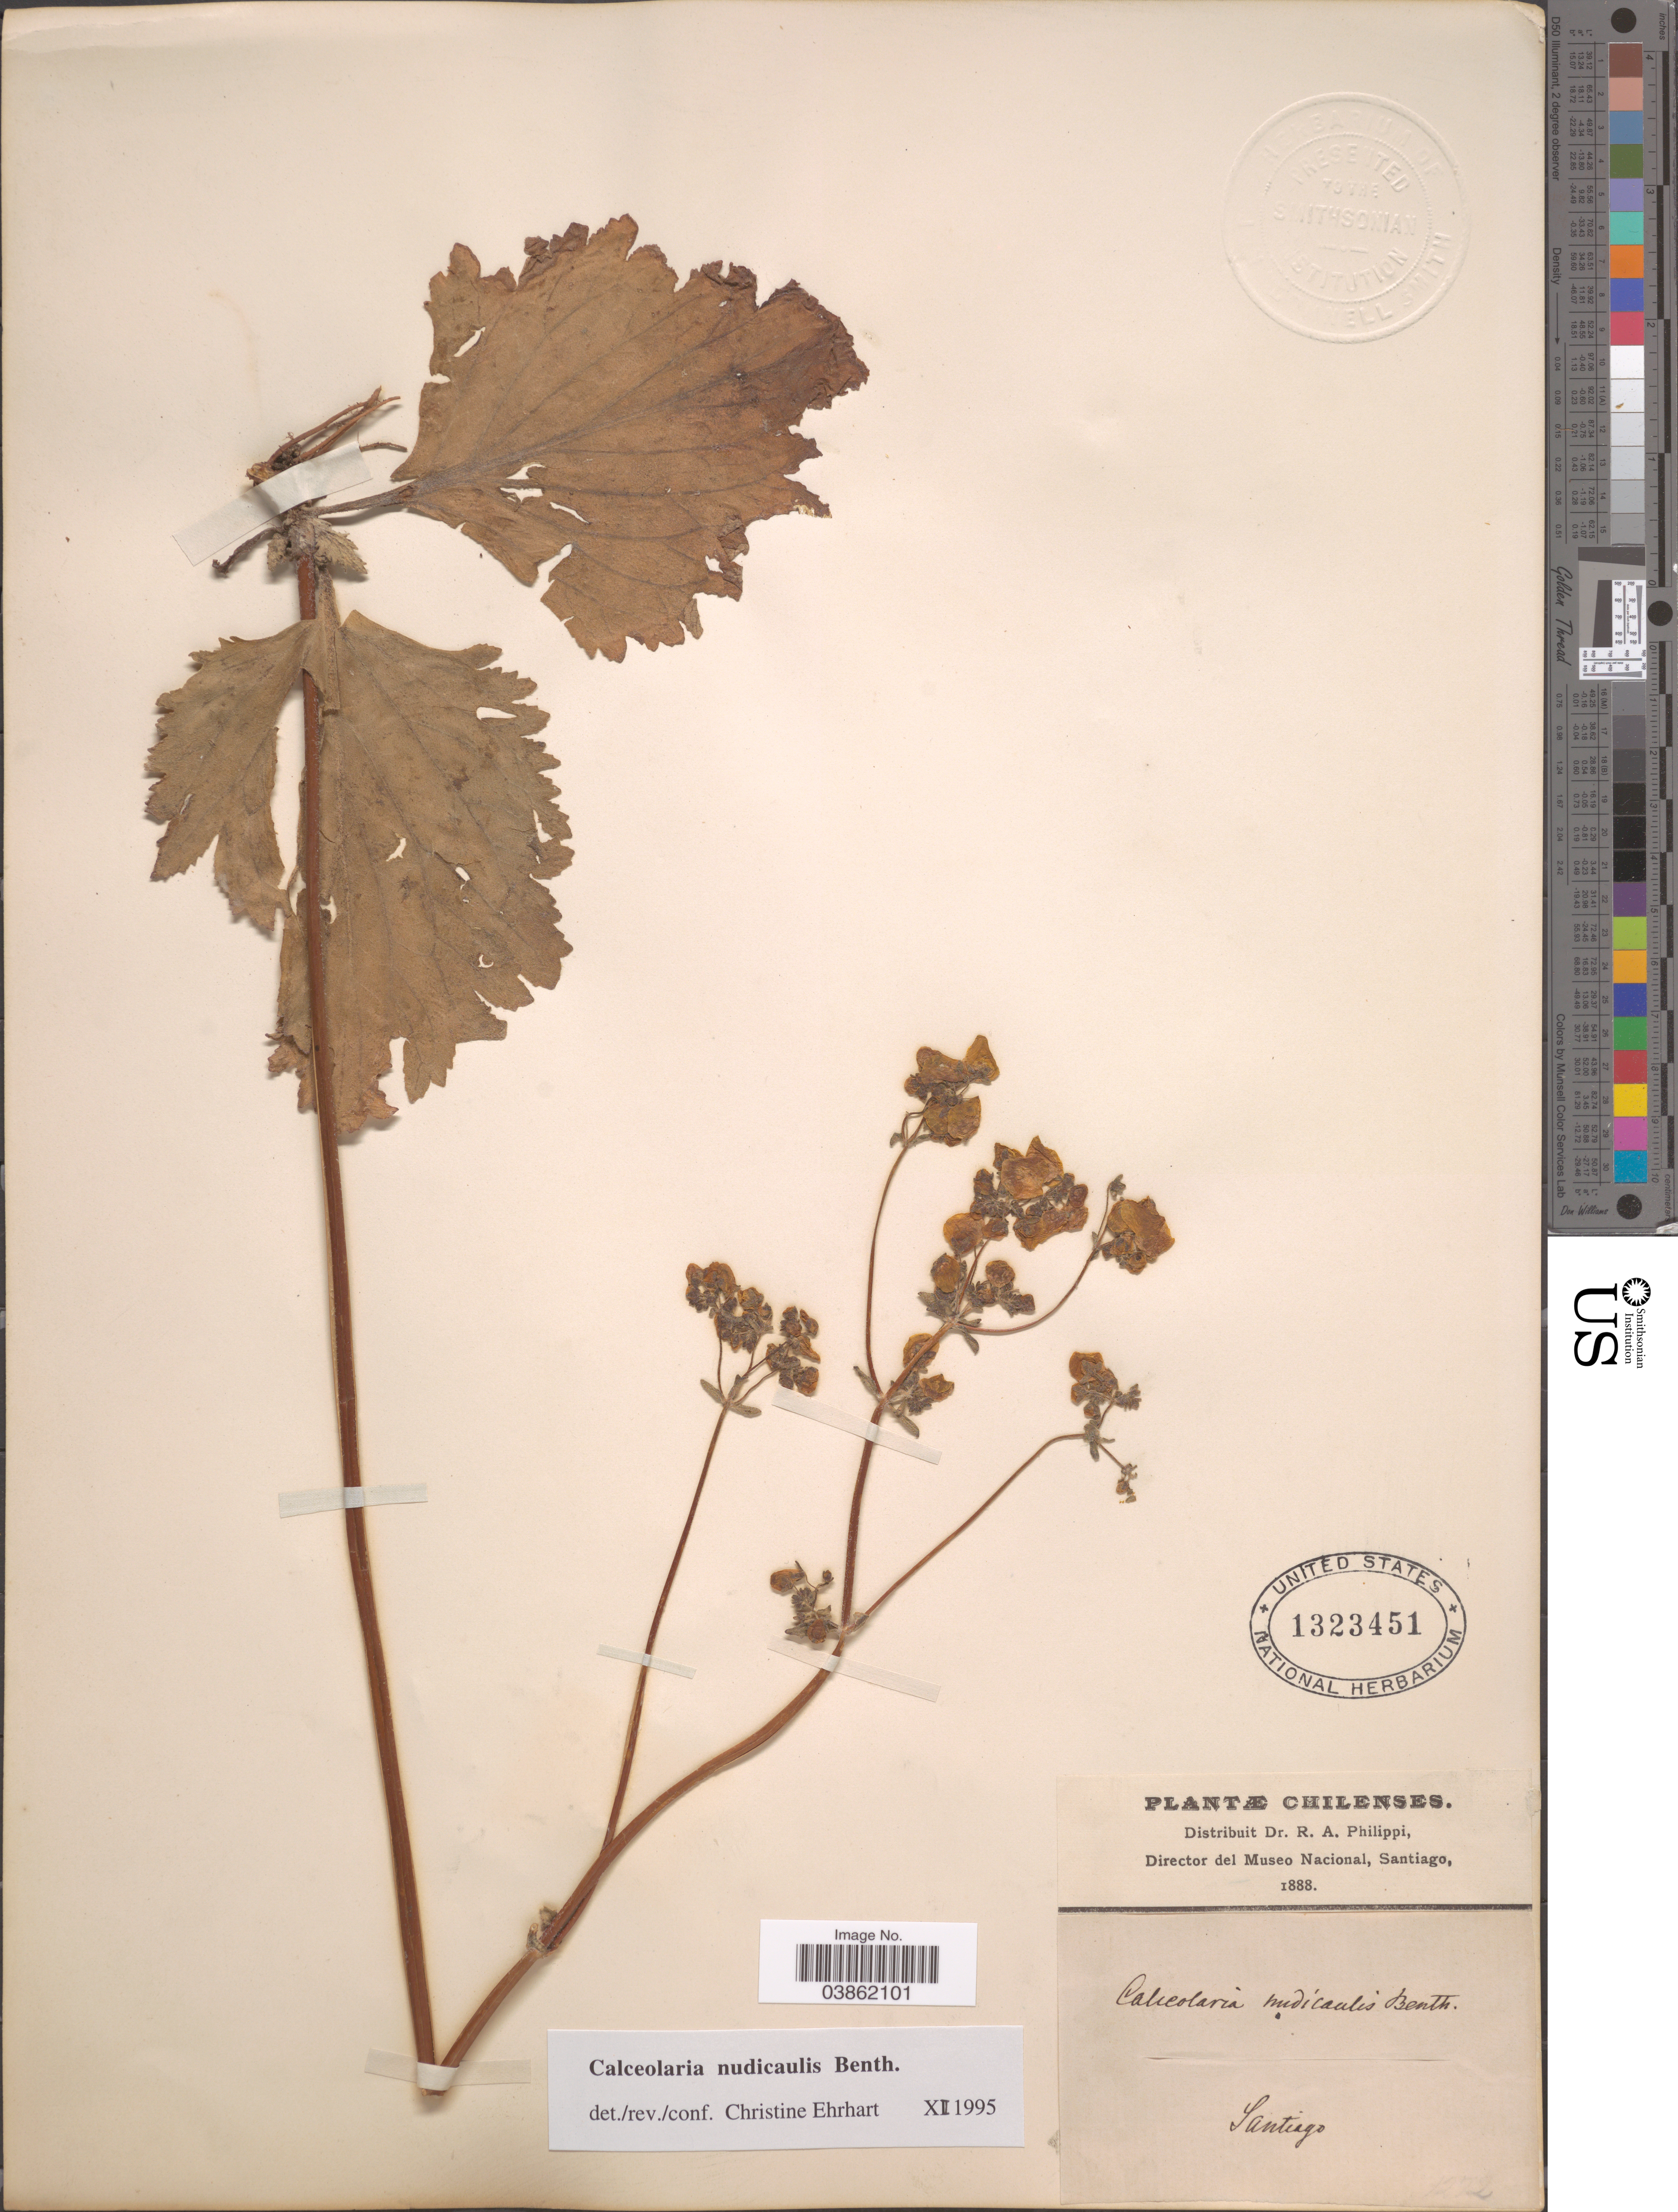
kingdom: Plantae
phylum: Tracheophyta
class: Magnoliopsida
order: Lamiales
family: Calceolariaceae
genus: Calceolaria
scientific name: Calceolaria nudicaulis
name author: Benth.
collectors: ex. herb. R.A. Philippi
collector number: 1272?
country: Chile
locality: Santiago.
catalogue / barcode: US 1323451